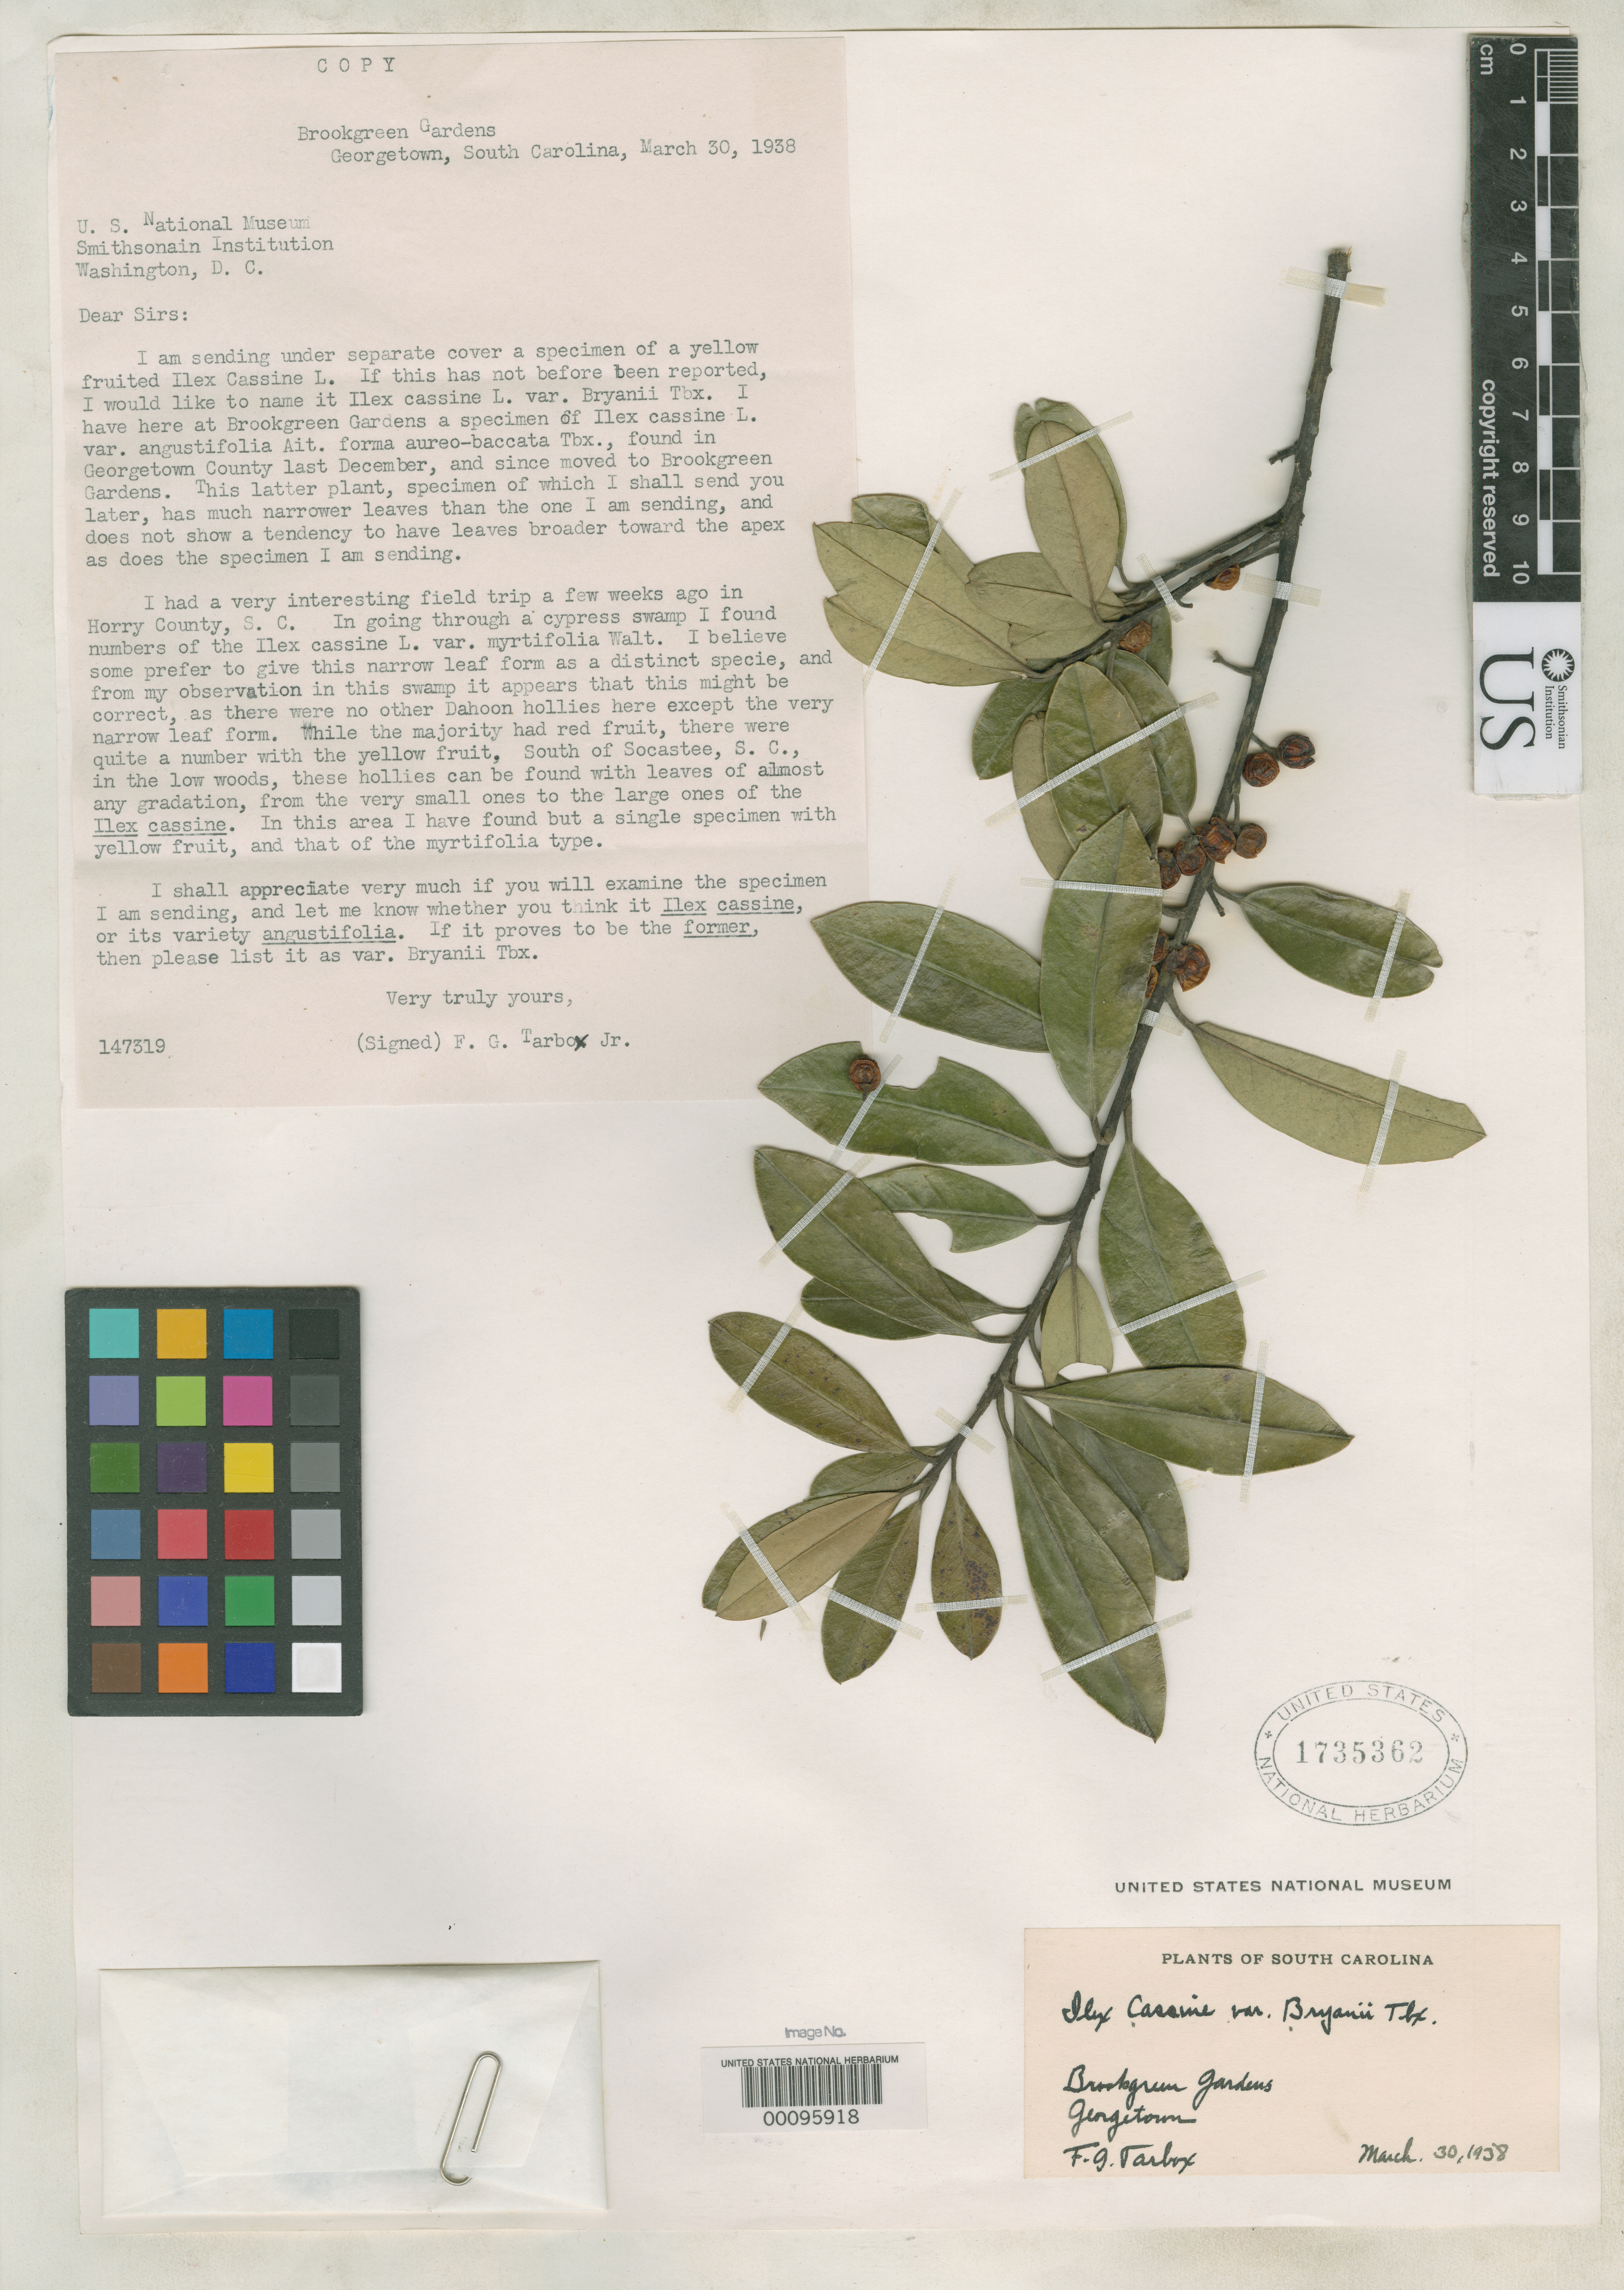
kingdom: Plantae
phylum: Tracheophyta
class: Magnoliopsida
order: Aquifoliales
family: Aquifoliaceae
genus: Ilex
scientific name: Ilex cassine f. bryanii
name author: Tarbox ex S.F. Blake in Tarbox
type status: Holotype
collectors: F. Tarbox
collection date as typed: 30 Mar 1938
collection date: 1938-03-30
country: United States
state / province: South Carolina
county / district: Georgetown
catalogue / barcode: US 1735362